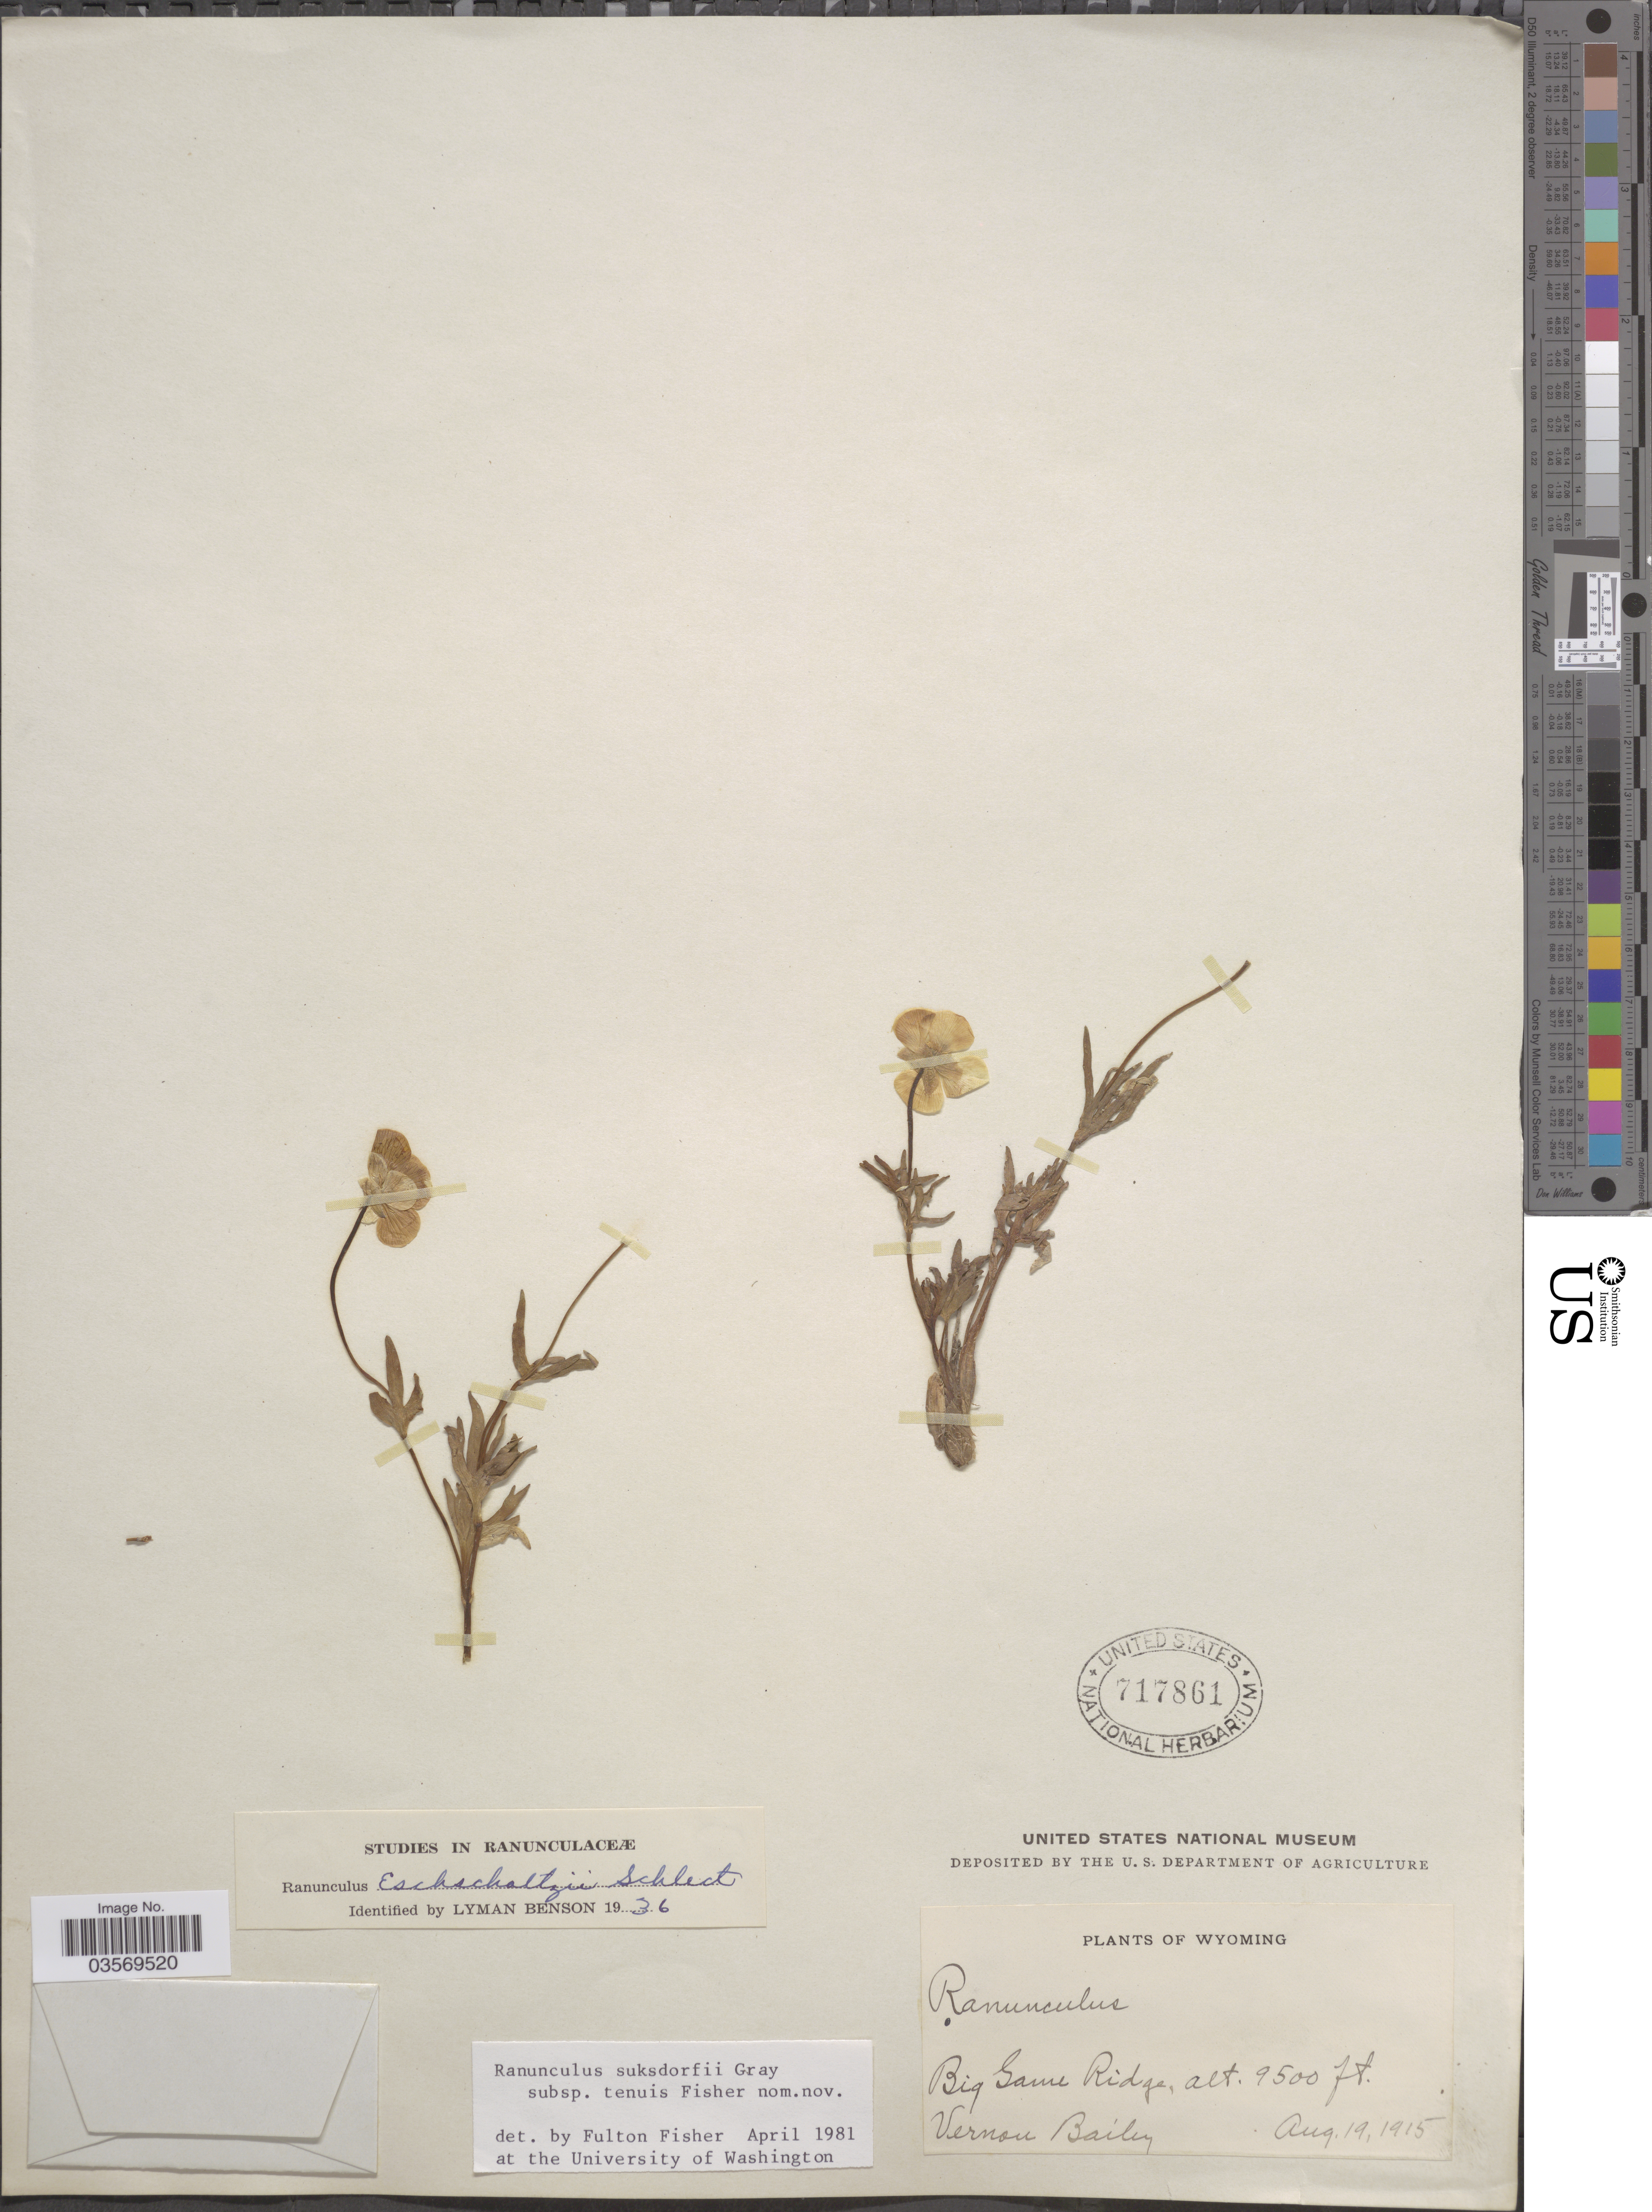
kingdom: Plantae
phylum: Tracheophyta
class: Magnoliopsida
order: Ranunculales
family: Ranunculaceae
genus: Ranunculus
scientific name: Ranunculus suksdorfii subsp. tenuis F.J.F. Fisher, nom. nov. ined.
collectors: V. O. Bailey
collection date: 1915-08-19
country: United States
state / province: Wyoming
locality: Bige Game Ridge.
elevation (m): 2896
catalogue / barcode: US 717861